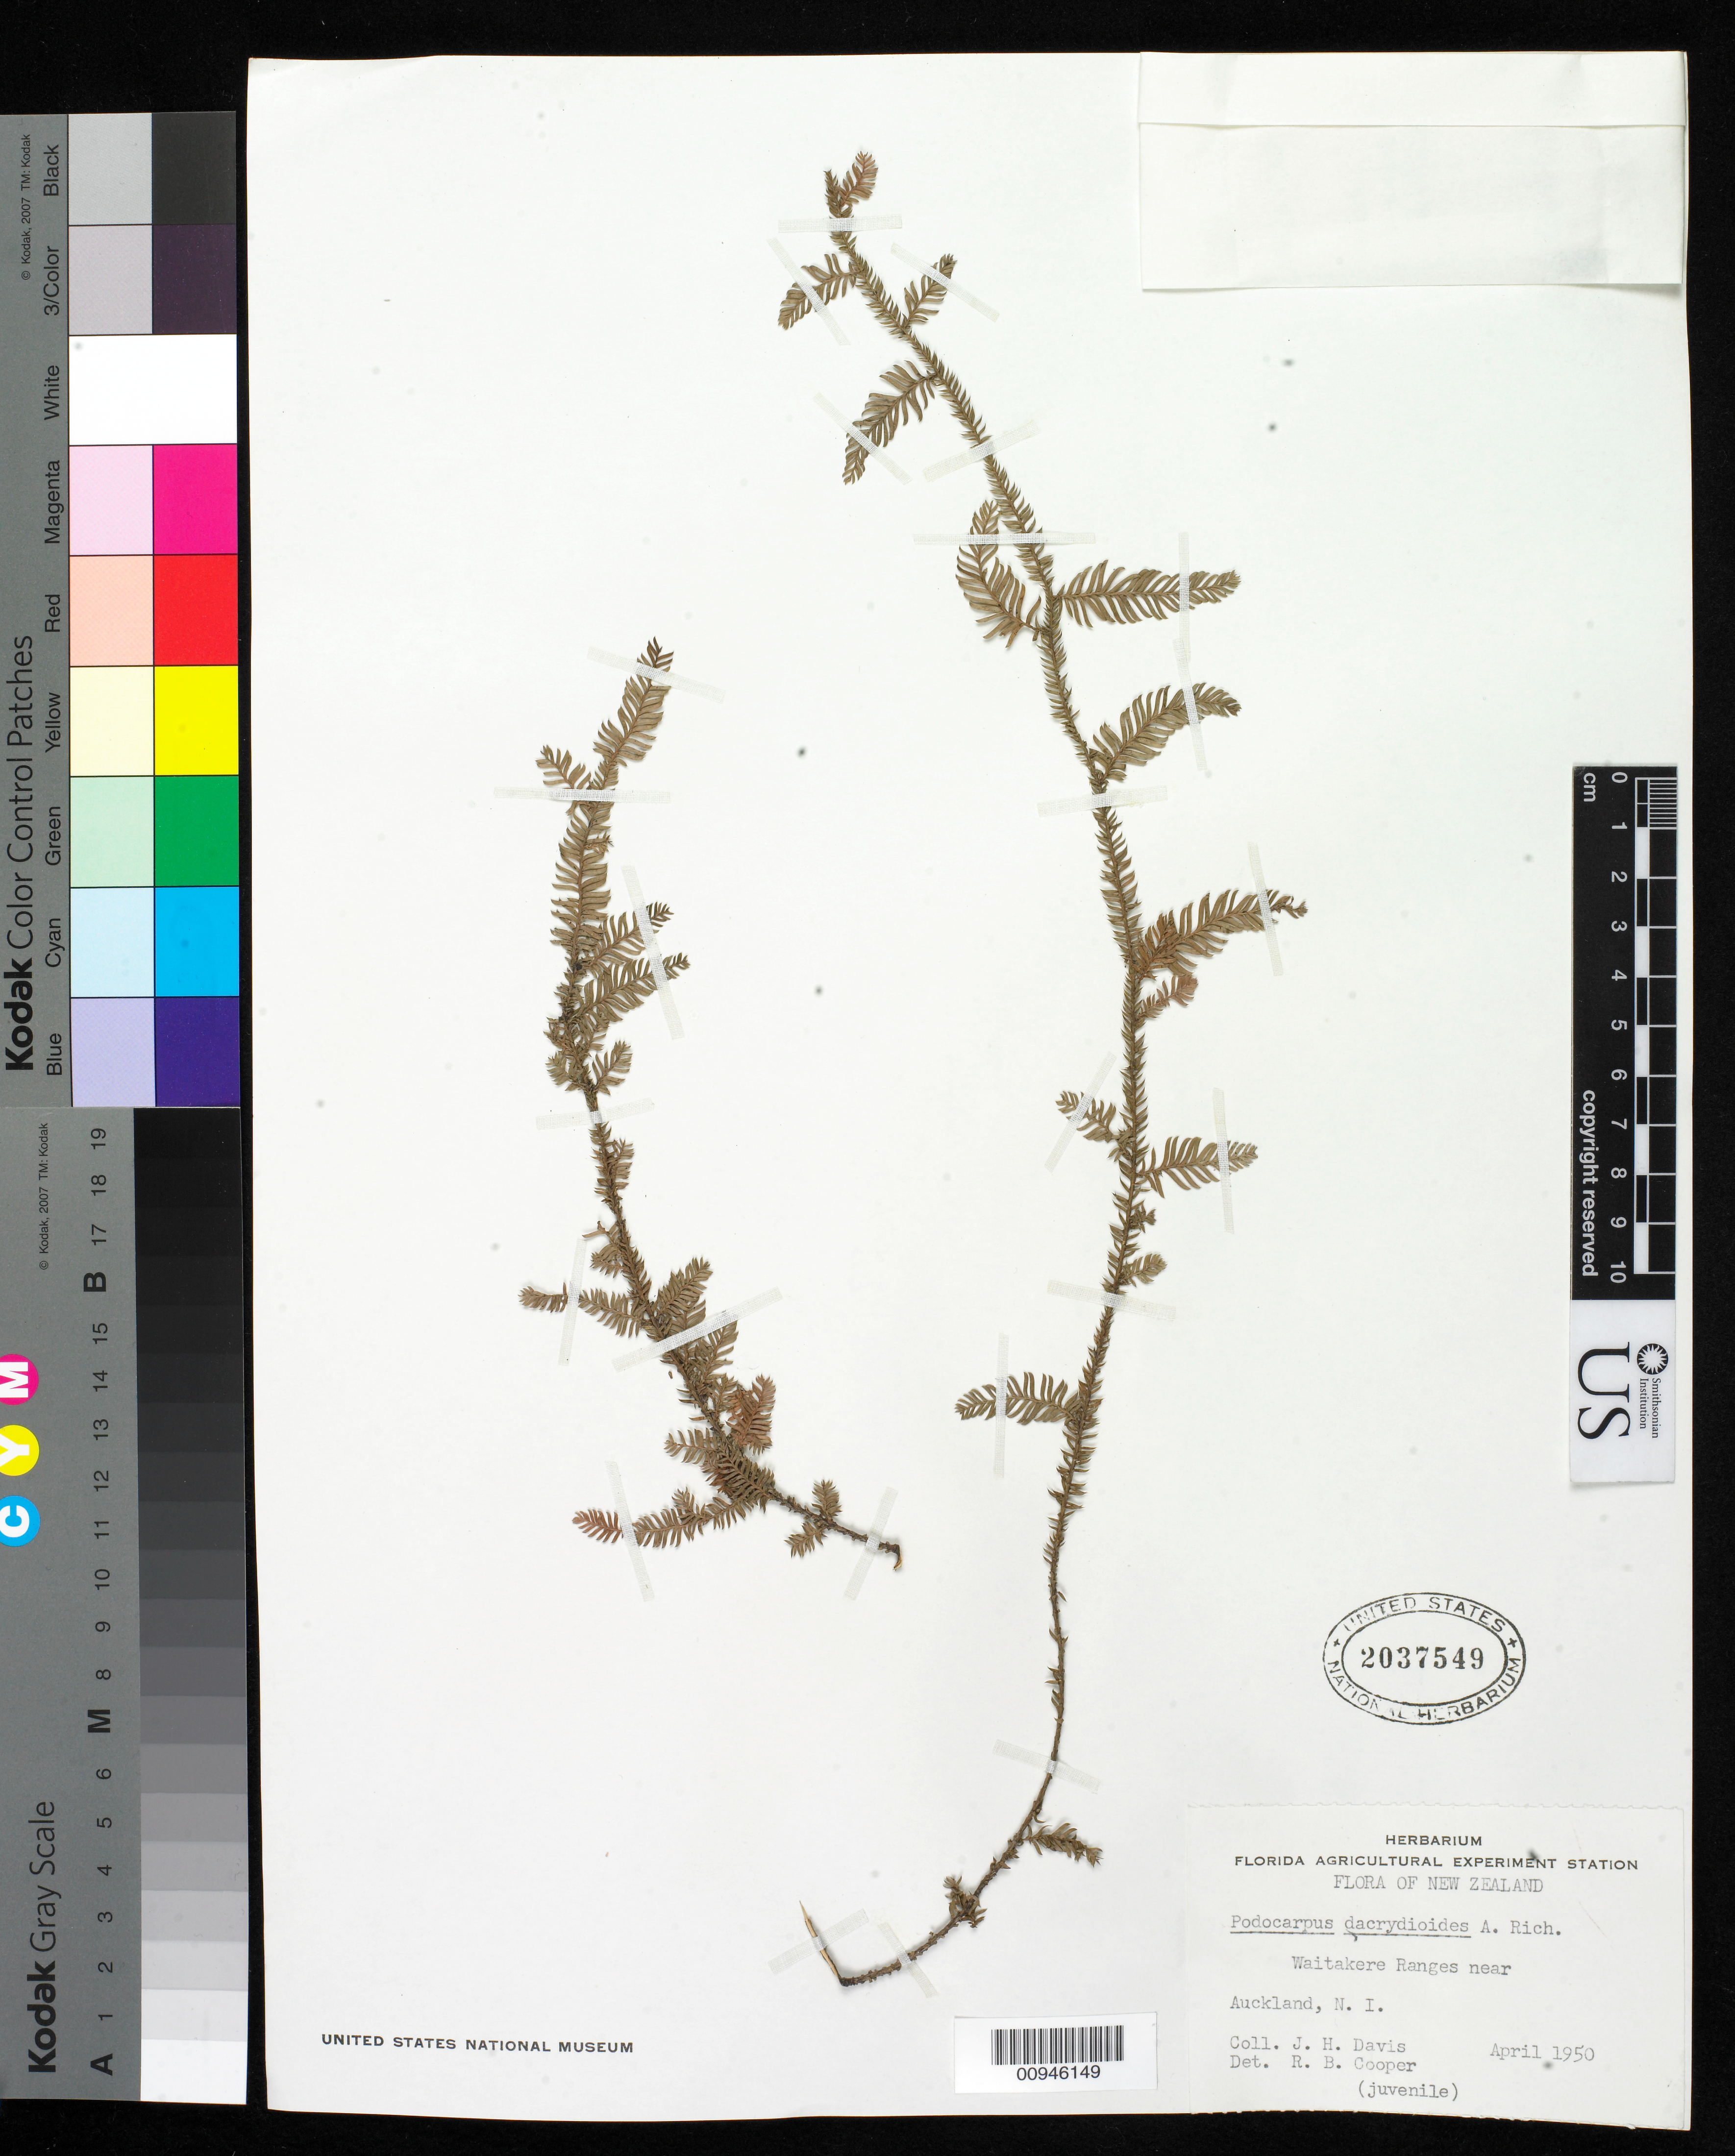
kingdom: Plantae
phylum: Tracheophyta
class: Pinopsida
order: Pinales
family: Podocarpaceae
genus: Podocarpus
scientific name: Podocarpus dacrydioides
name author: A. Rich.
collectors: J. Davis & R. Cooper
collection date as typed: Apr 1950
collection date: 1950-04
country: New Zealand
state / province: Auckland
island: North I.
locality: Waitakere Range near Auckland.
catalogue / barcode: US 2036549